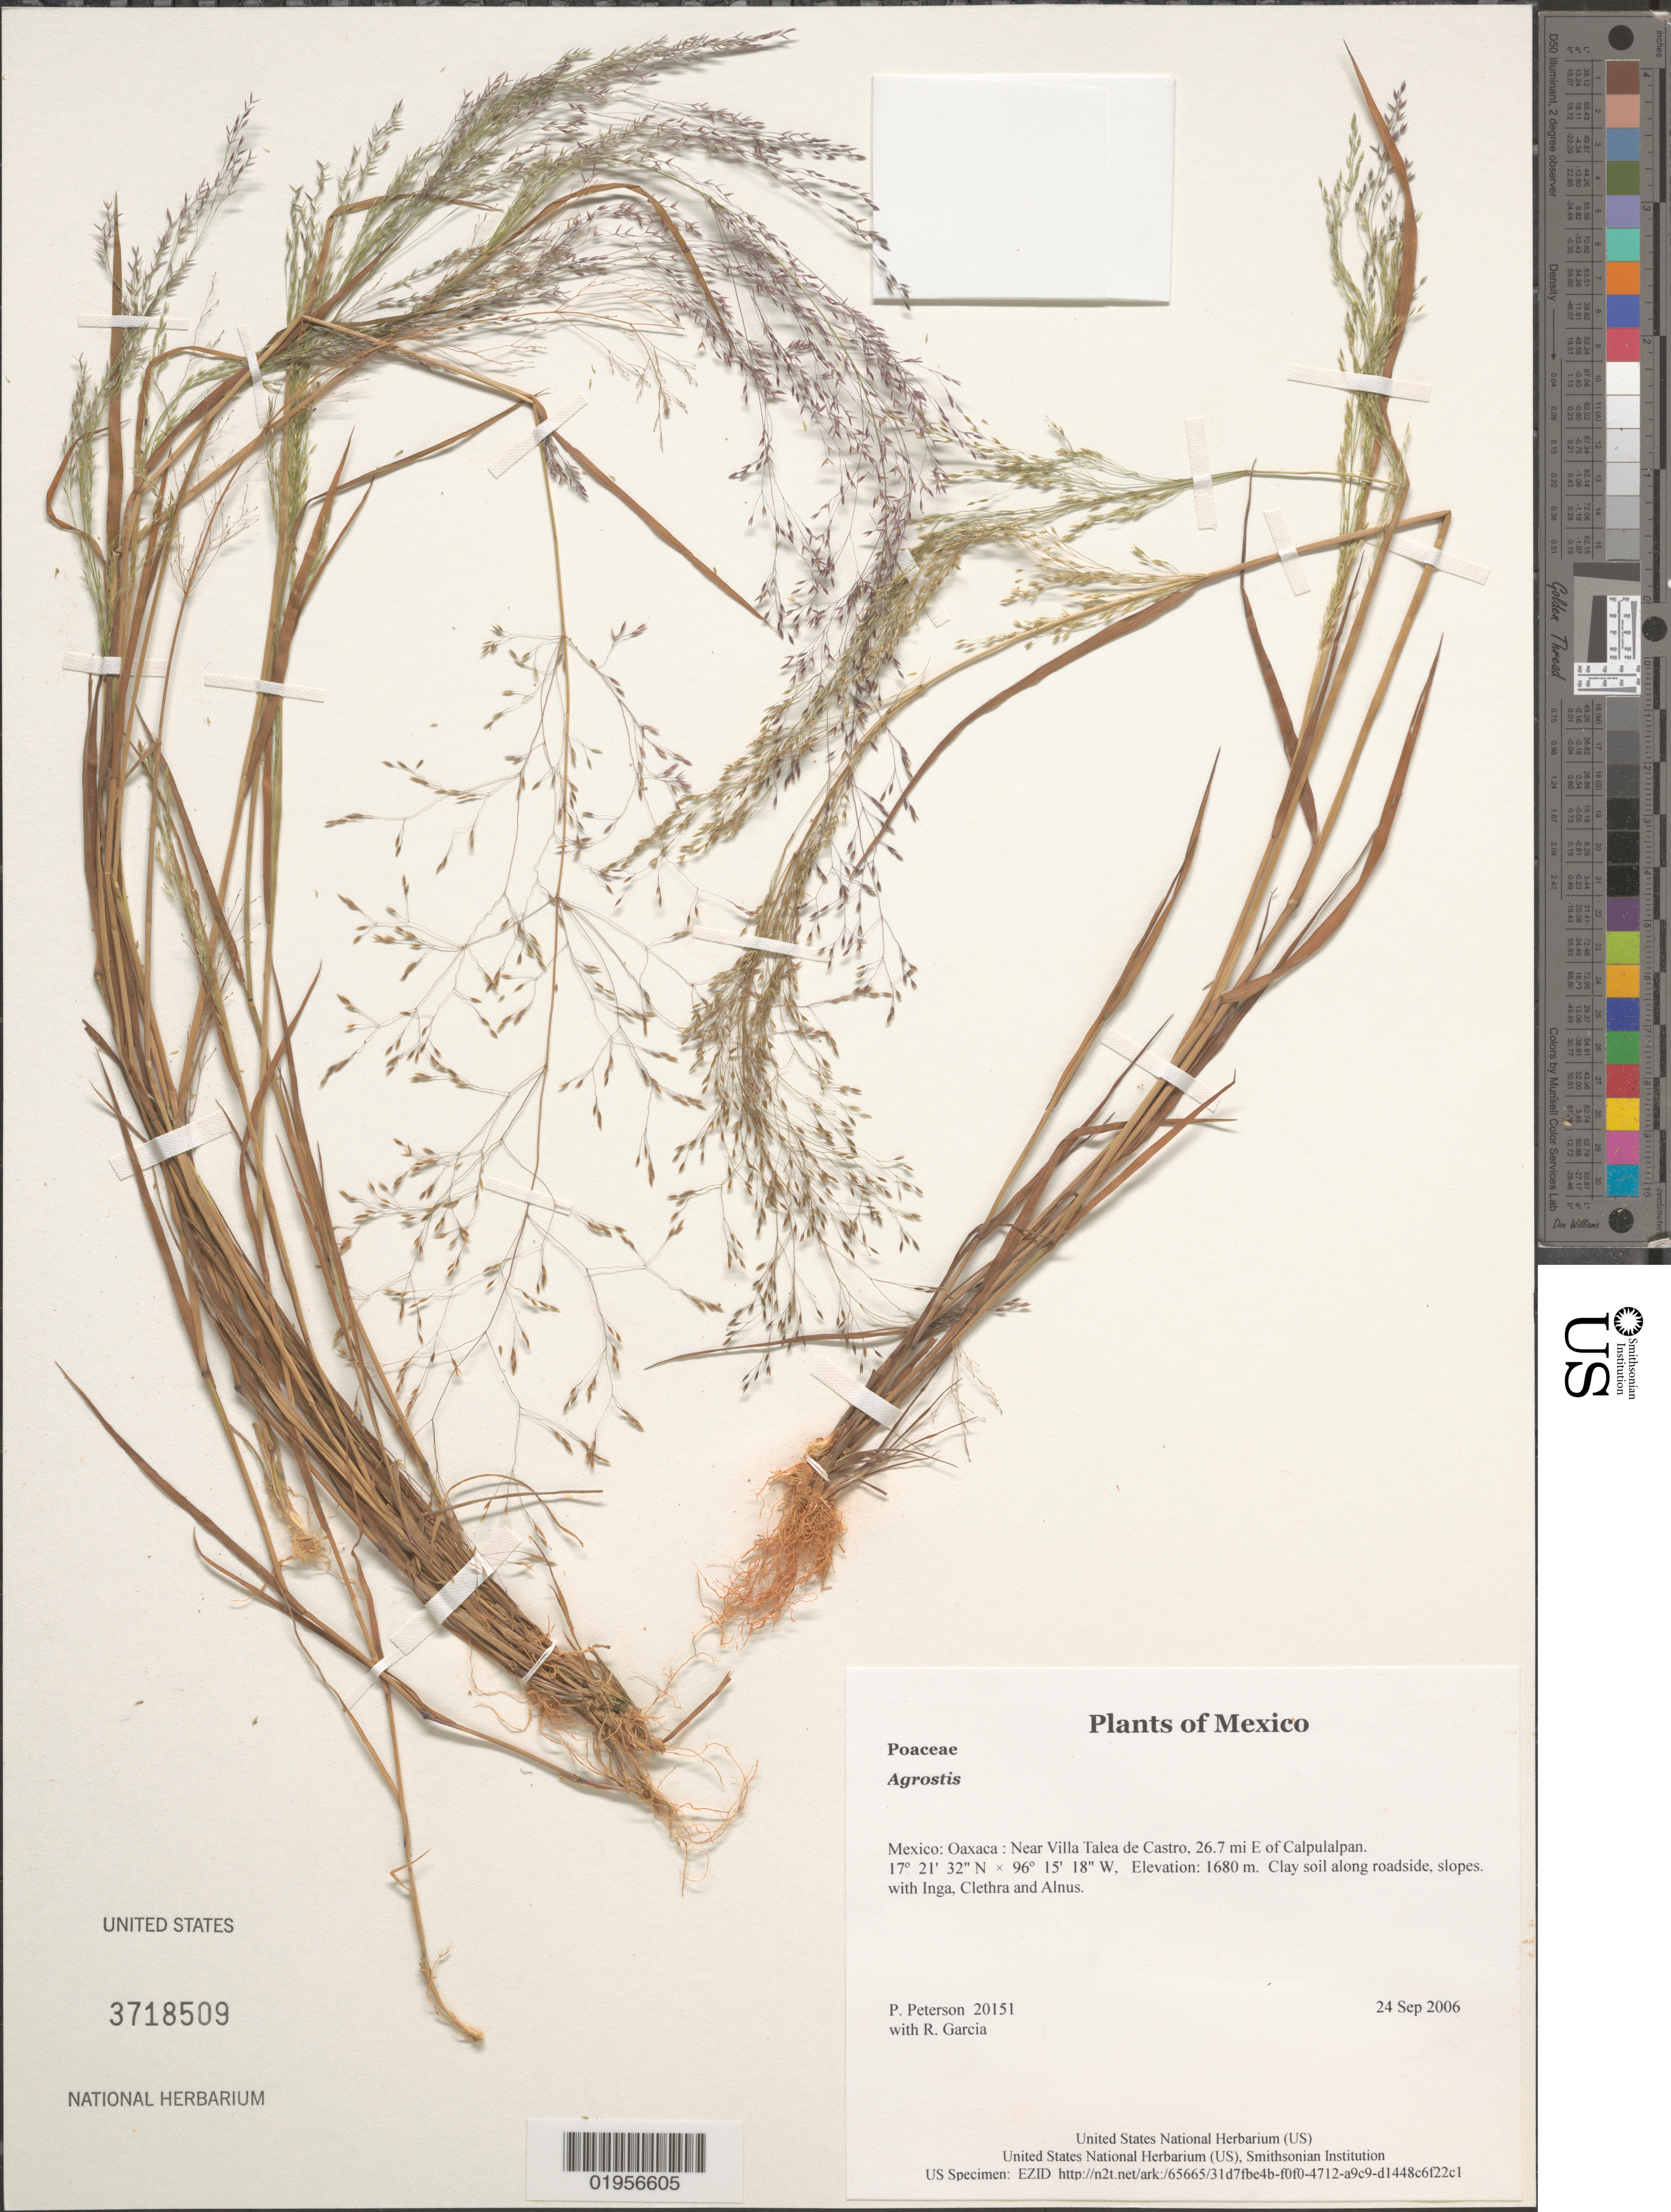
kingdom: Plantae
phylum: Tracheophyta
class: Liliopsida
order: Poales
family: Poaceae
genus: Agrostis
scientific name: Agrostis sp.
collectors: P. M. Peterson & R. Garcia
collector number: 20151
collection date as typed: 24 Sep 2006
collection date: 2006-09-24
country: Mexico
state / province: Oaxaca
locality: Near Villa Talea de Castro, 26.7 mi E of Calpulalpan.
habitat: Clay soil along roadside, slopes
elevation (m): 1680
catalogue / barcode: US 3718509